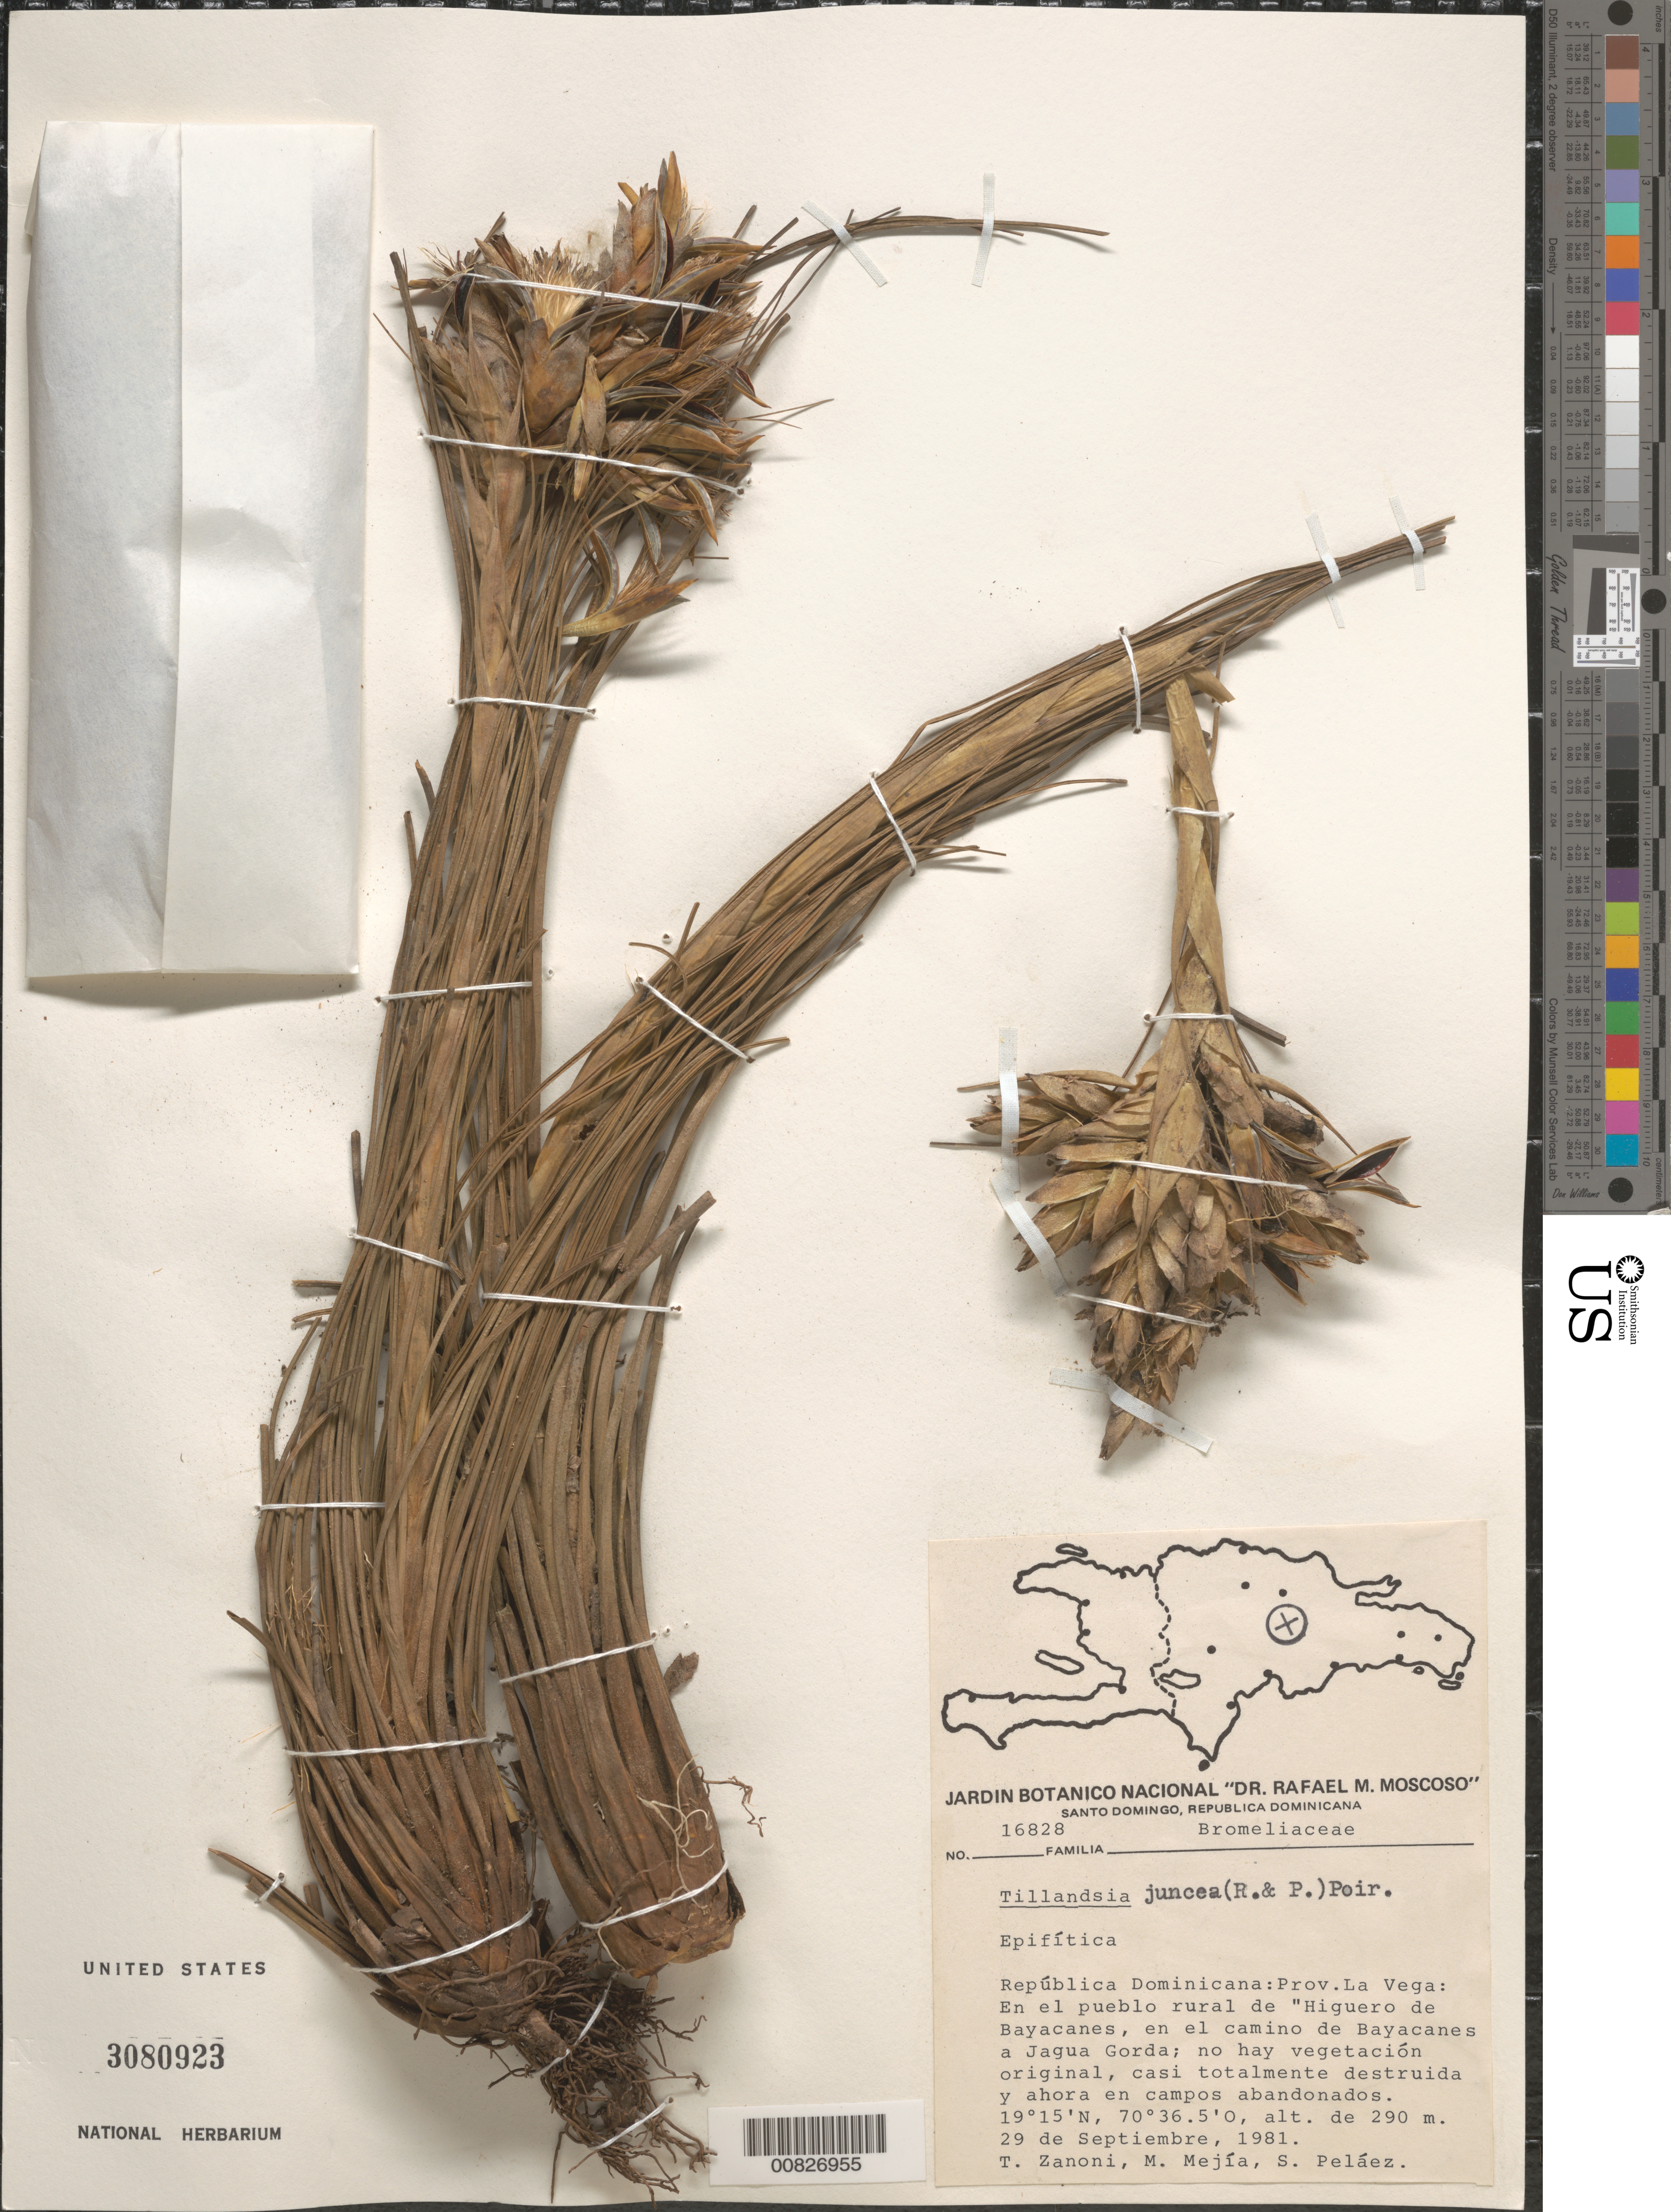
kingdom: Plantae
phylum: Tracheophyta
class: Liliopsida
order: Poales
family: Bromeliaceae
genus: Tillandsia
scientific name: Tillandsia juncea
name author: (Ruiz & Pav.) Poir.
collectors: T. A. Zanoni, M. Mejia & S. Pelaez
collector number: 16828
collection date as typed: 29 Sep 1981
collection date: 1981-09-29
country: Dominican Republic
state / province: La Vega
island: Hispaniola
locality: En el pueblo rural de "Higuero de Bayacanes", en el camino de Bayacanes a Jagua Gorda.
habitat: No hay vegetación original, casi totalmente destruida y ahora en campos abandonados.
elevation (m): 290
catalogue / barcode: US 3080923